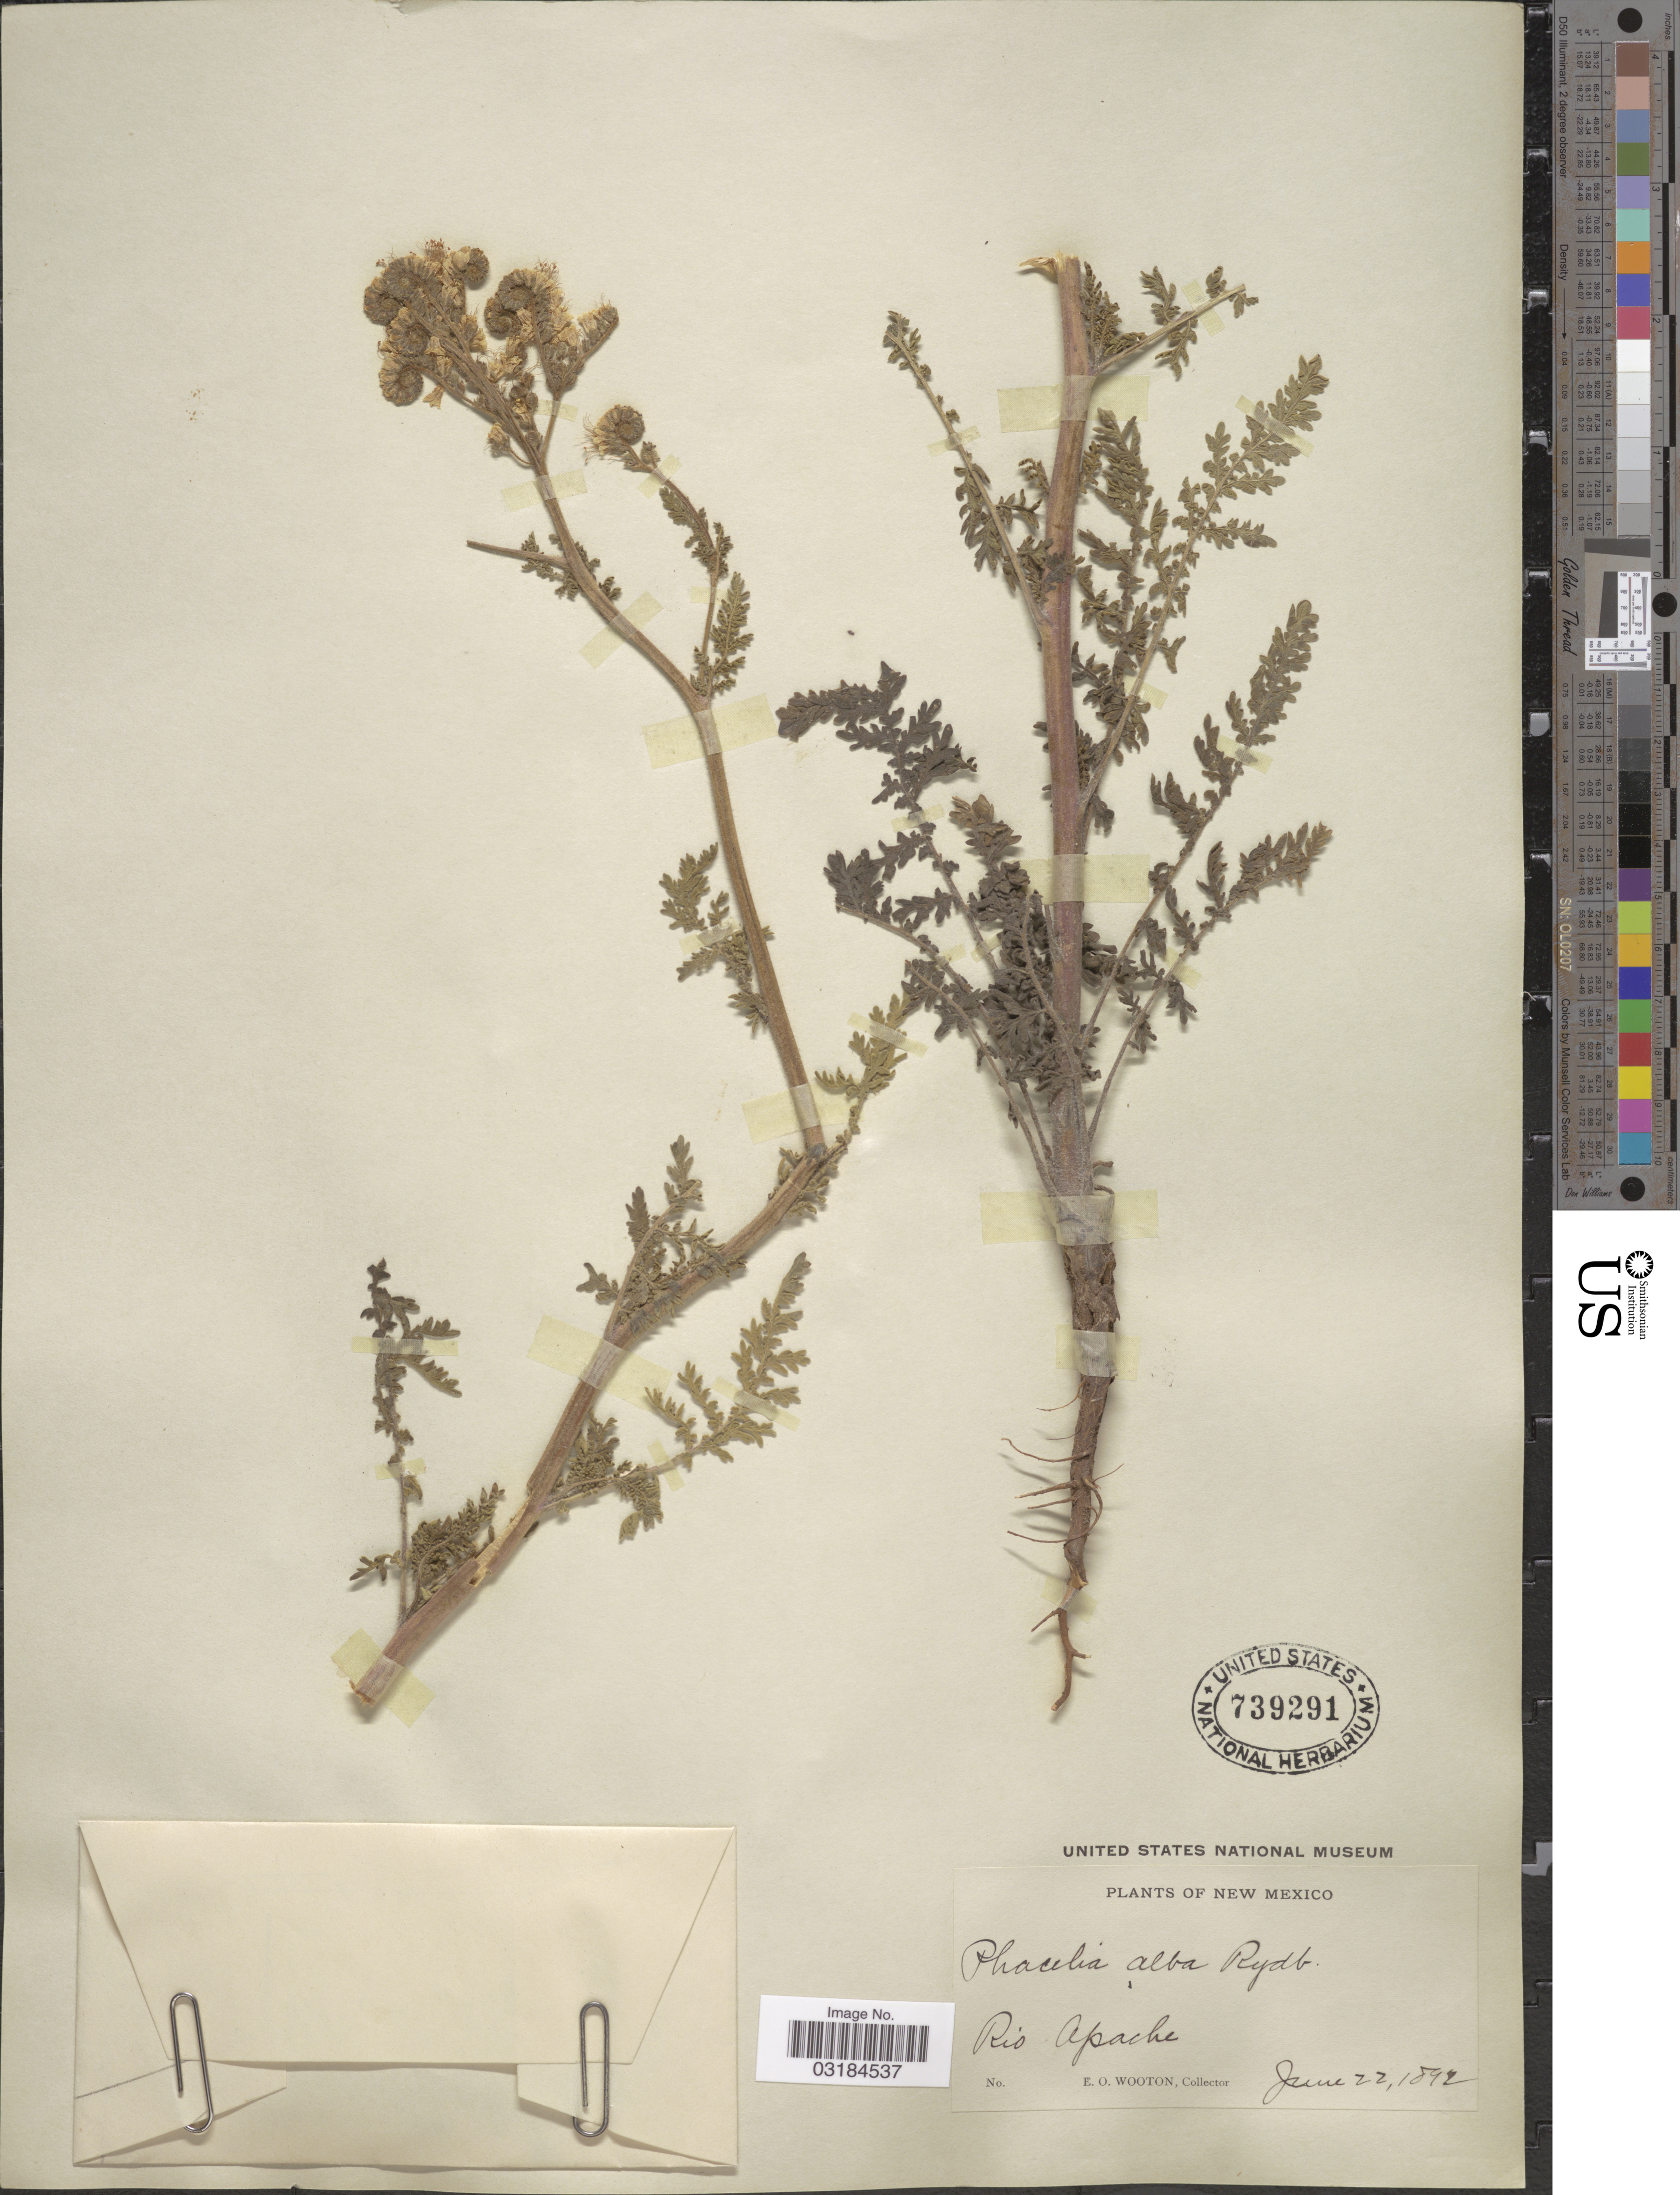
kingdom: Plantae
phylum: Tracheophyta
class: Magnoliopsida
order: Boraginales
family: Hydrophyllaceae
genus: Phacelia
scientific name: Phacelia alba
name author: Rydb.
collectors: E. O. Wooton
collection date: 1892-06-22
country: United States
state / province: New Mexico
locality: Rio Apache.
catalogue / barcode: US 739291